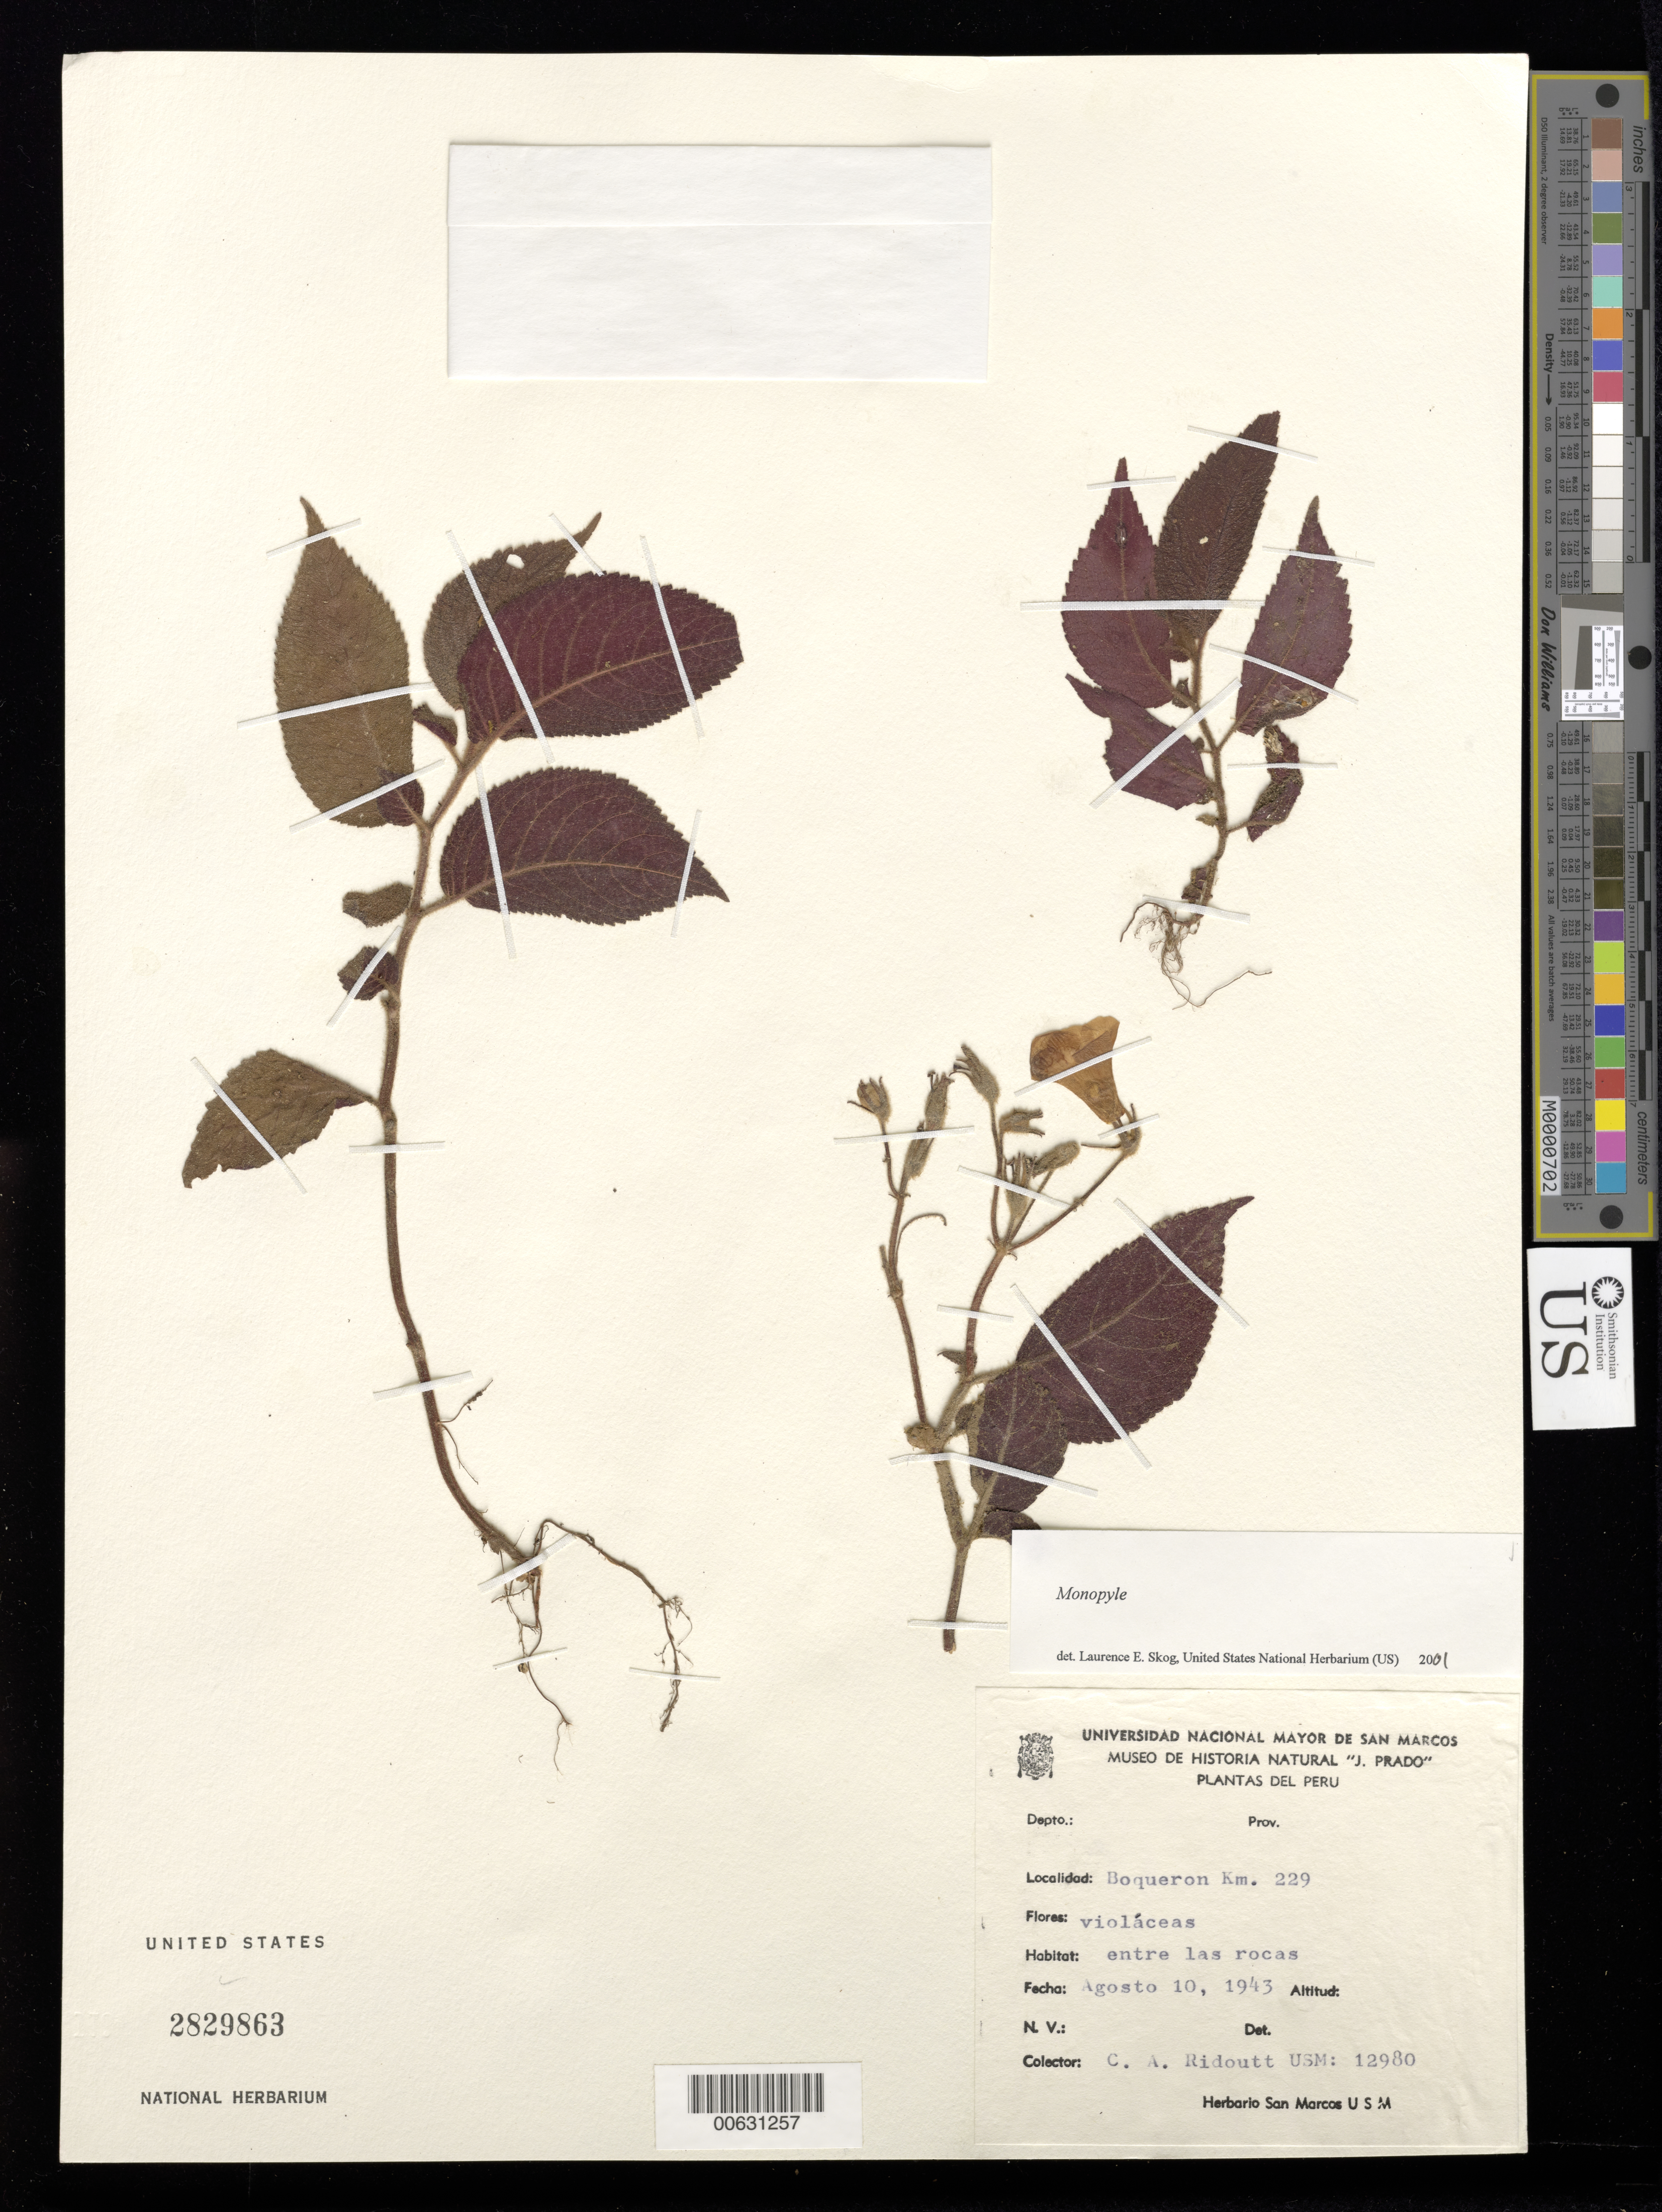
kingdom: Plantae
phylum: Tracheophyta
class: Magnoliopsida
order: Lamiales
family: Gesneriaceae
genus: Monopyle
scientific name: Monopyle sp.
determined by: Skog, Laurence E.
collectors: C. Ridoutt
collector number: USM 12980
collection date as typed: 10 Aug 1943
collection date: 1943-08-10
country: Peru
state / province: Huánuco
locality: Boqueron Km. 229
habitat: Entre las rocas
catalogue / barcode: US 2829863